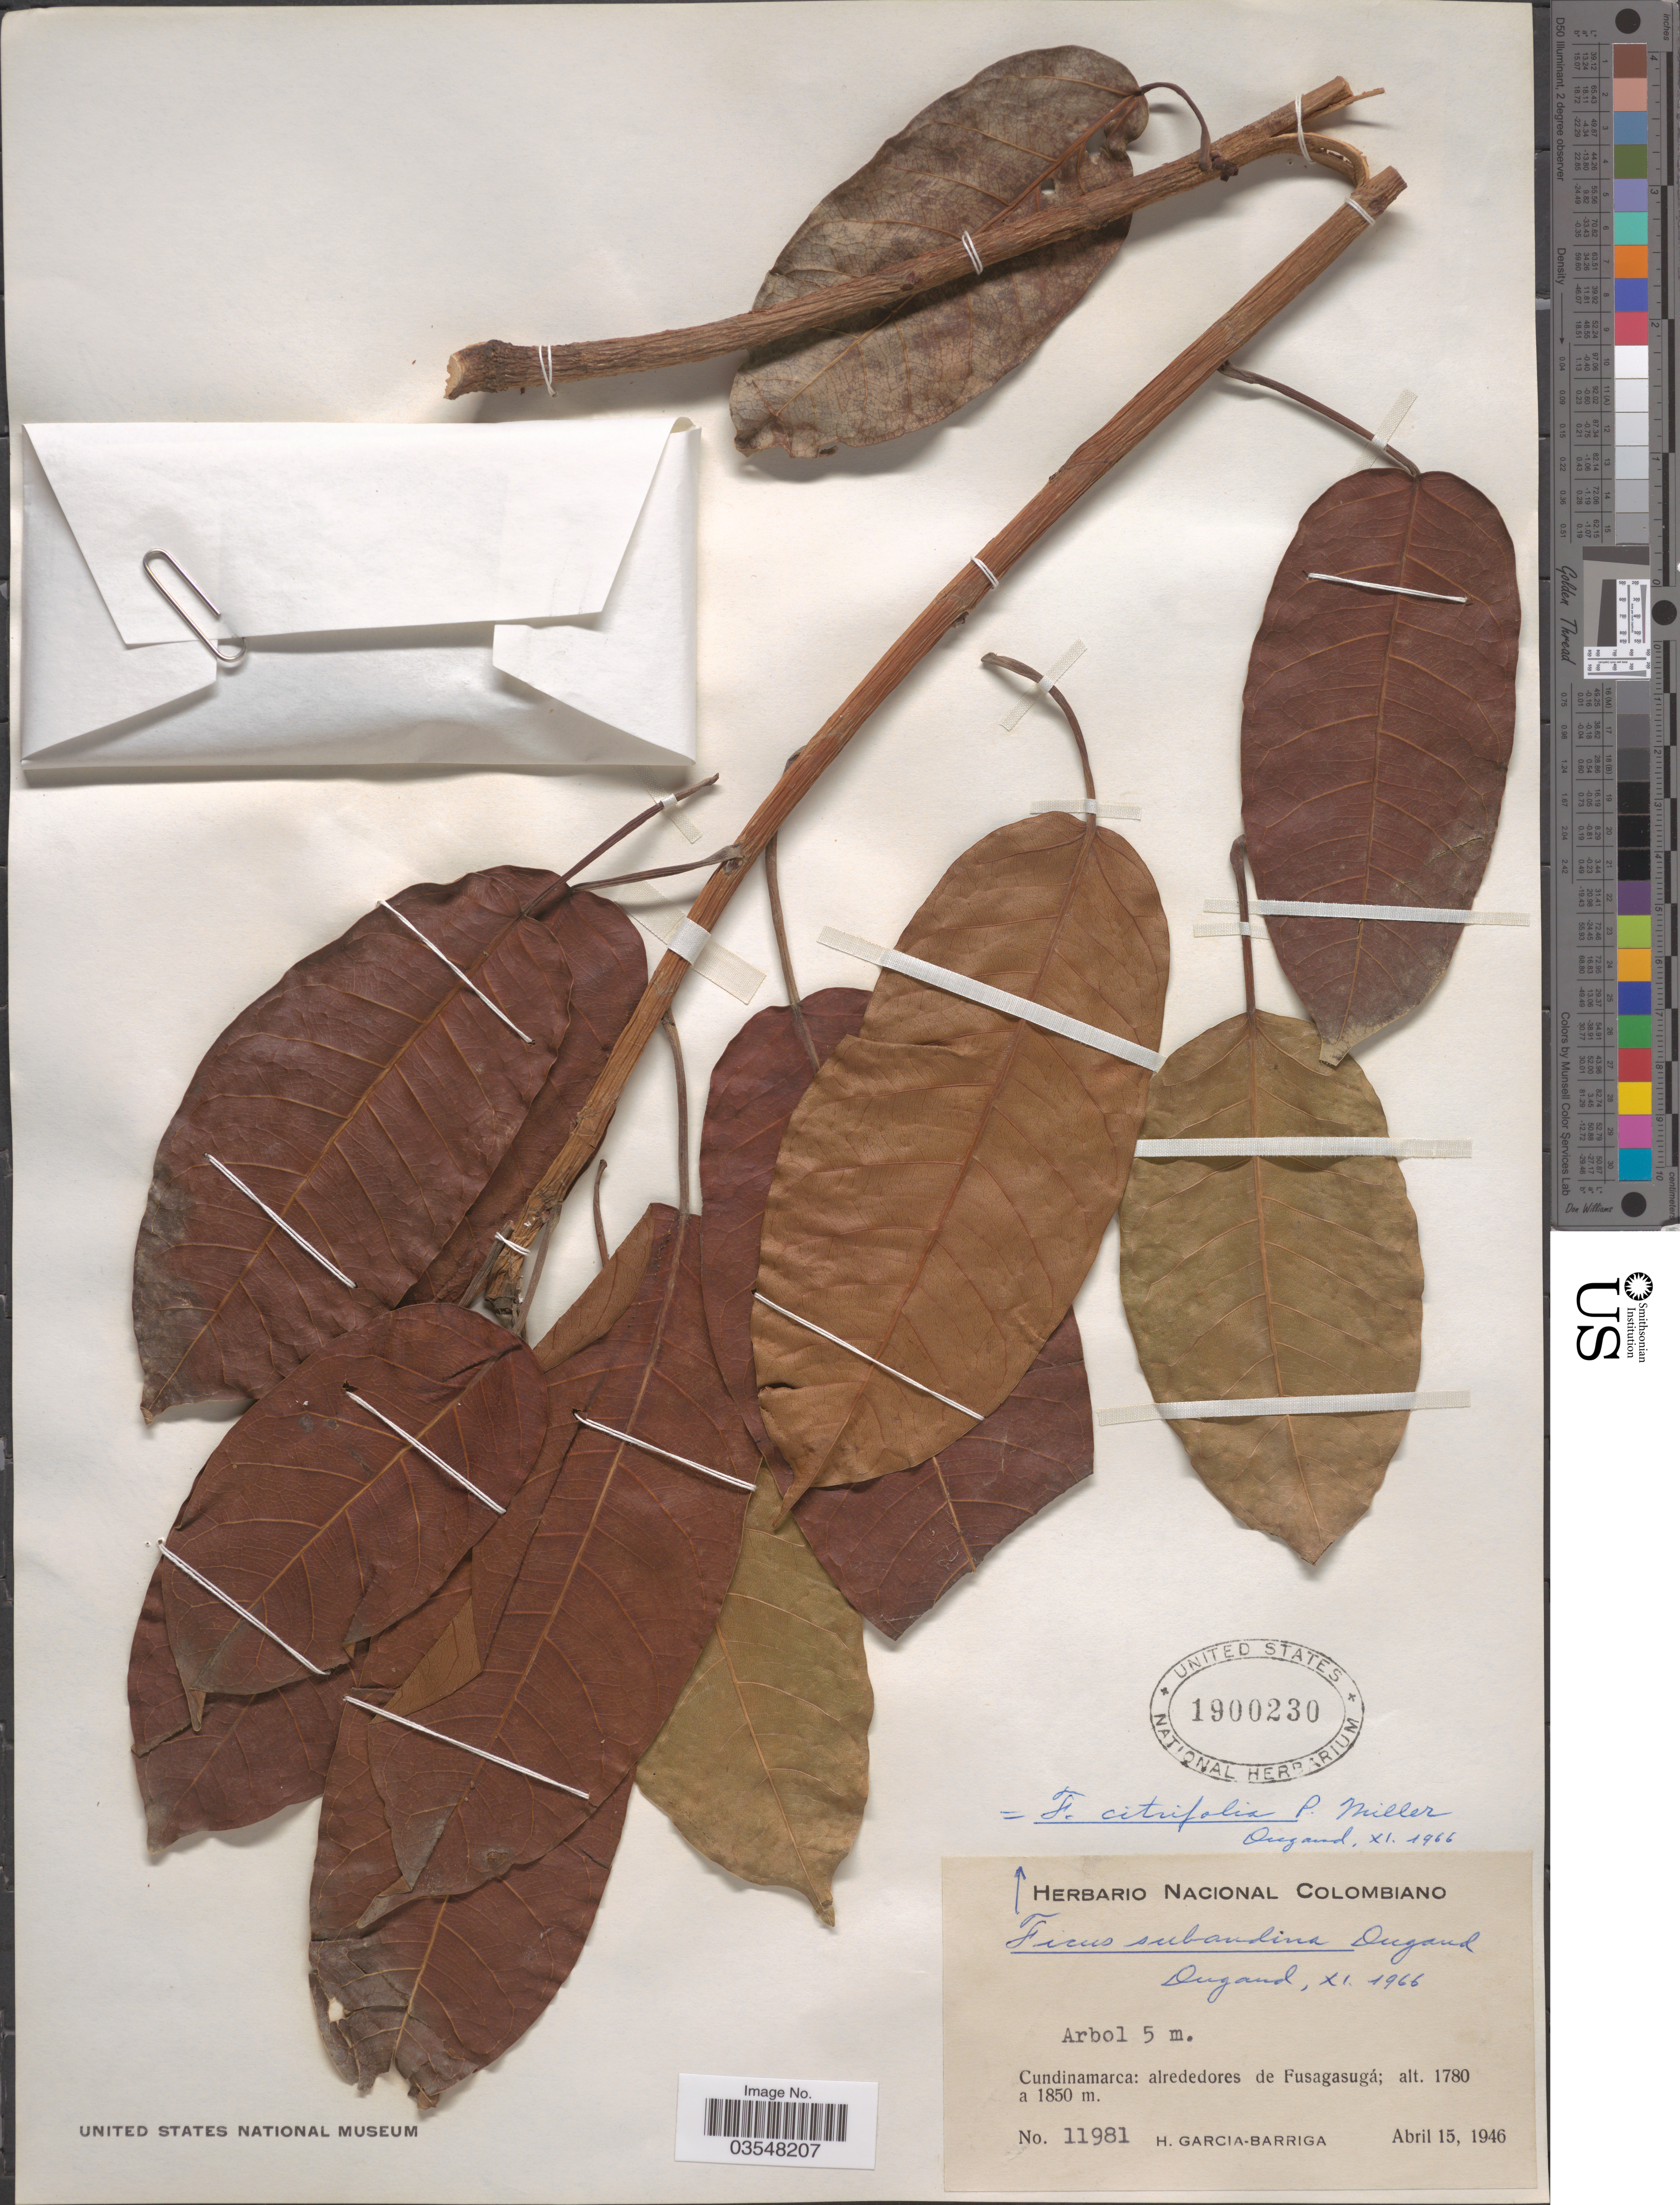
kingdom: Plantae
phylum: Tracheophyta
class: Magnoliopsida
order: Rosales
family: Moraceae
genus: Ficus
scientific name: Ficus citrifolia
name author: Mill.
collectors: H. García Barriga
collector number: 11981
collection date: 1946-04-15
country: Colombia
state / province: Cundinamarca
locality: Alrededores de Fusagasugá.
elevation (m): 1780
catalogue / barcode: US 1900230